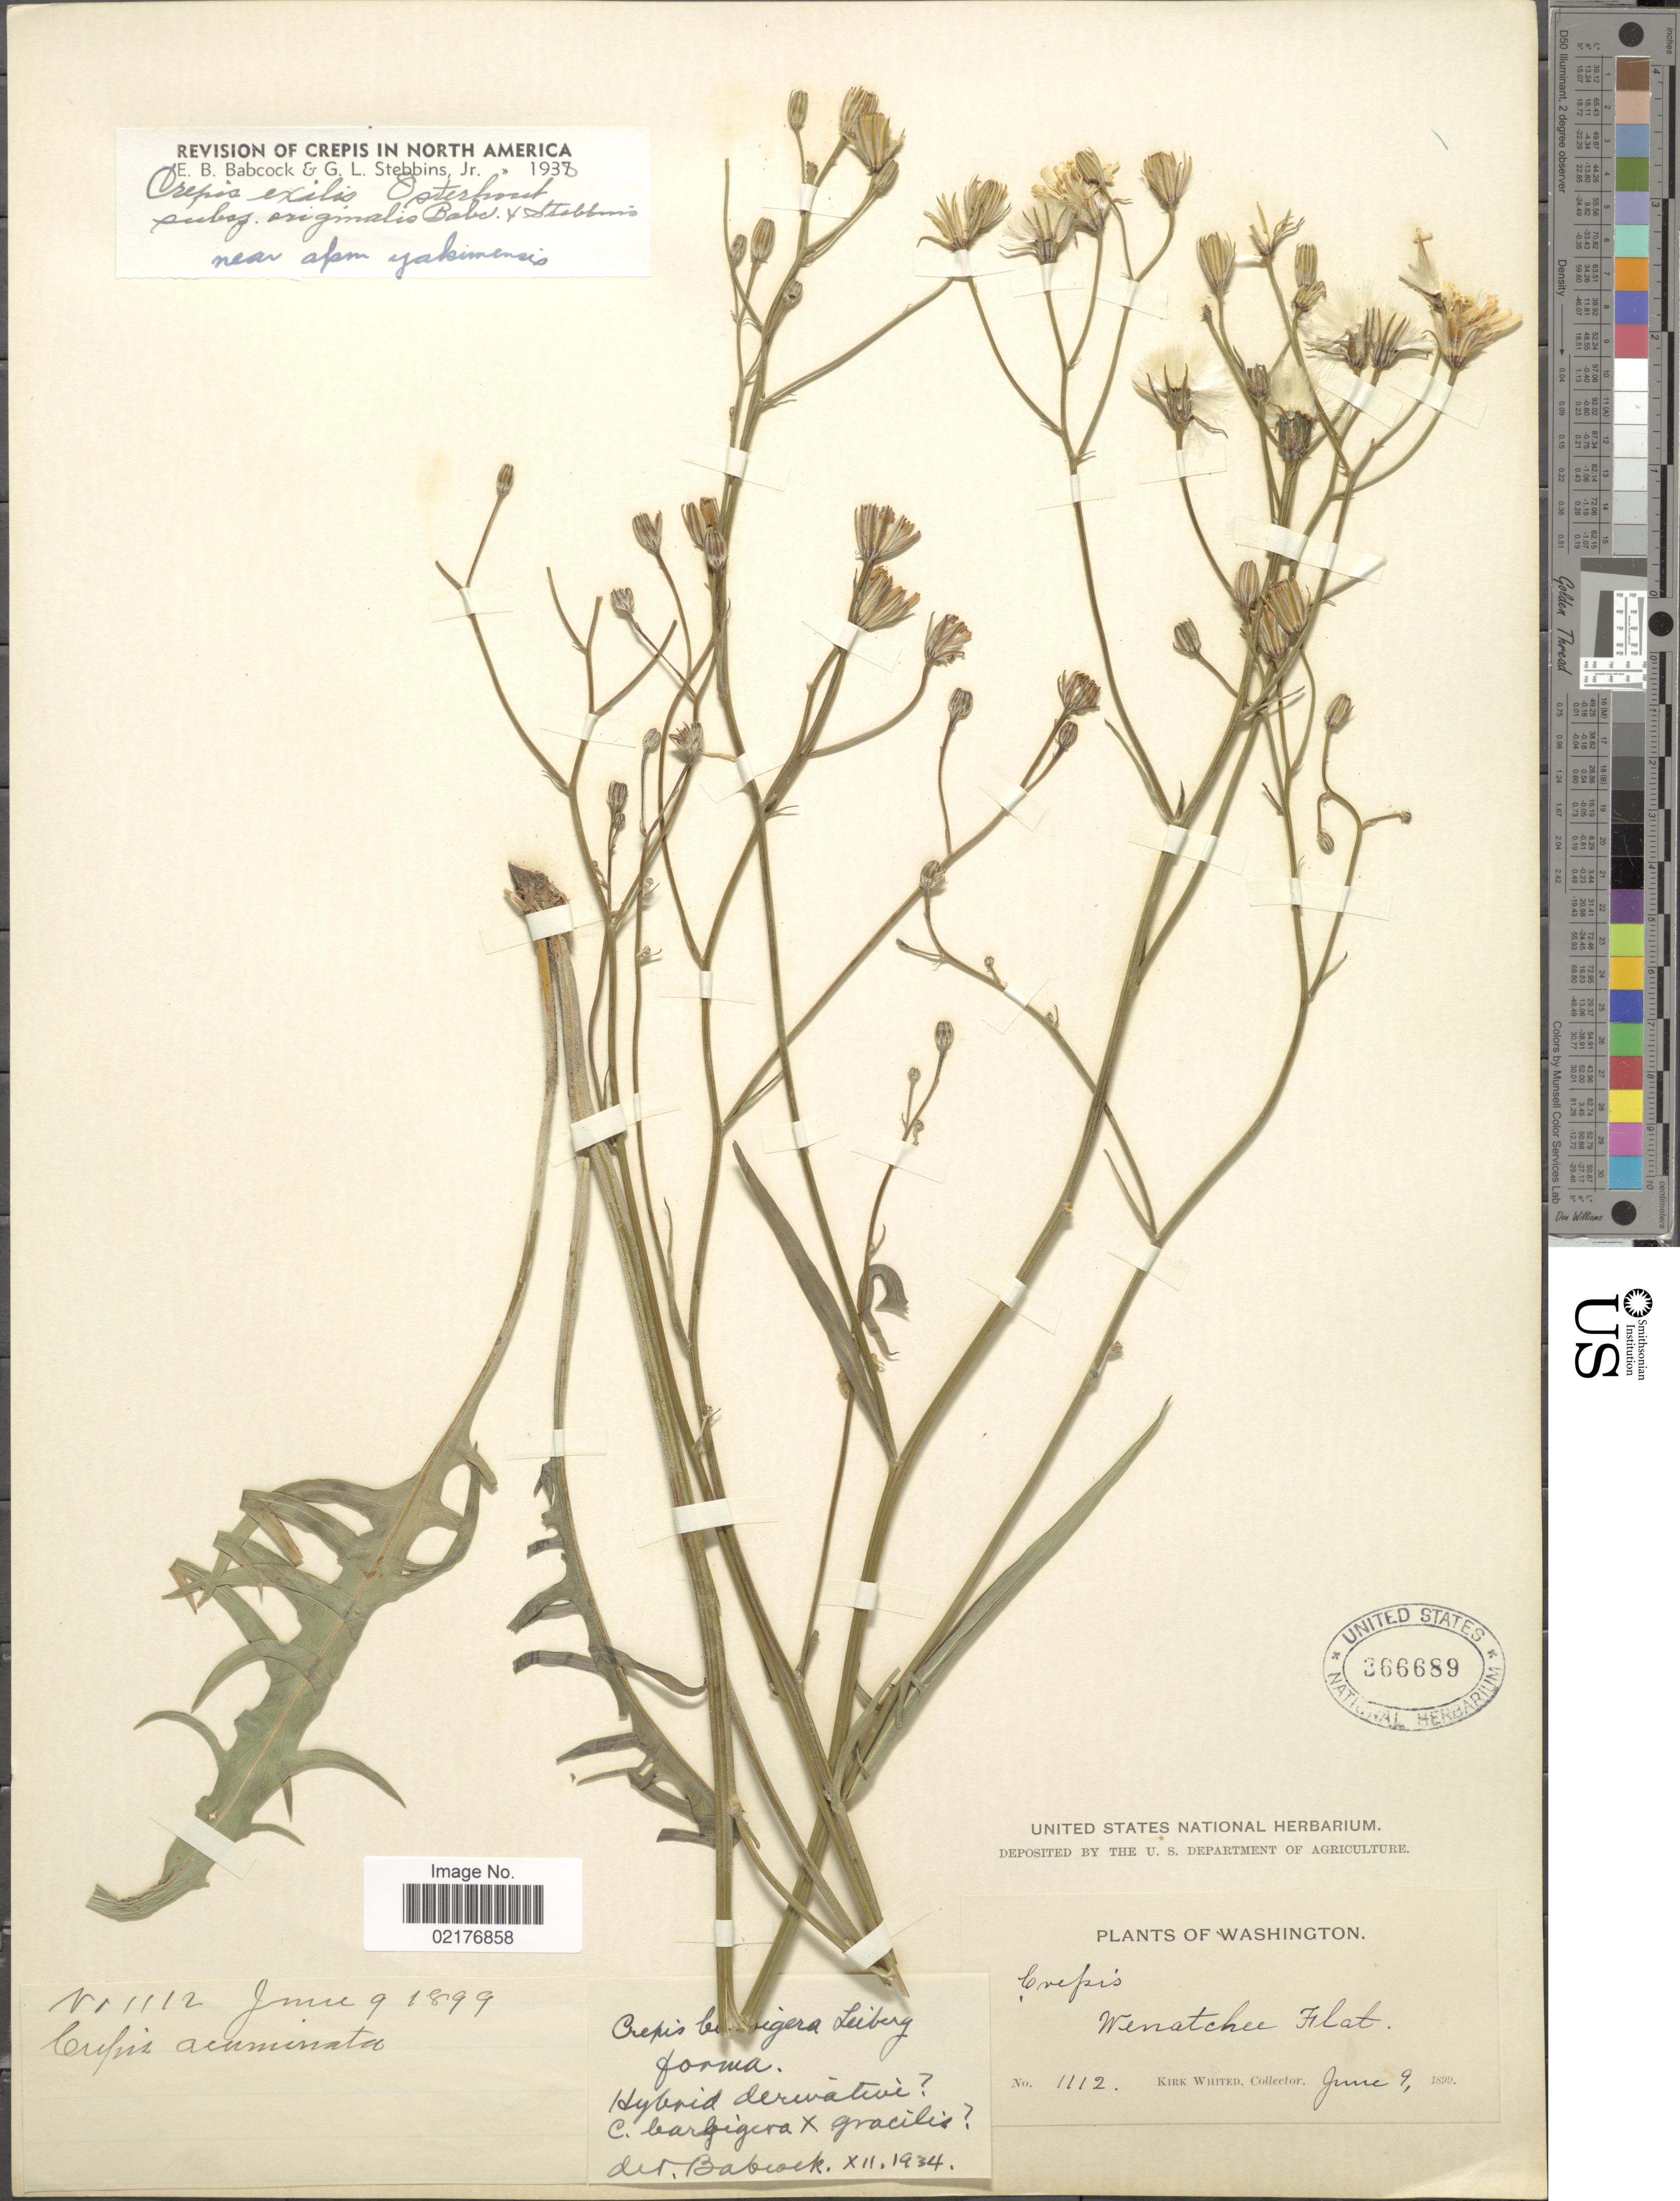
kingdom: Plantae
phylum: Tracheophyta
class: Magnoliopsida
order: Asterales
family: Asteraceae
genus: Crepis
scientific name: Crepis atribarba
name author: A. Heller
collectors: K. Whited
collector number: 1112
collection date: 1899-06-09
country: United States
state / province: Washington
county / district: Chelan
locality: Wenatchee Flat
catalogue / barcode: US 366689